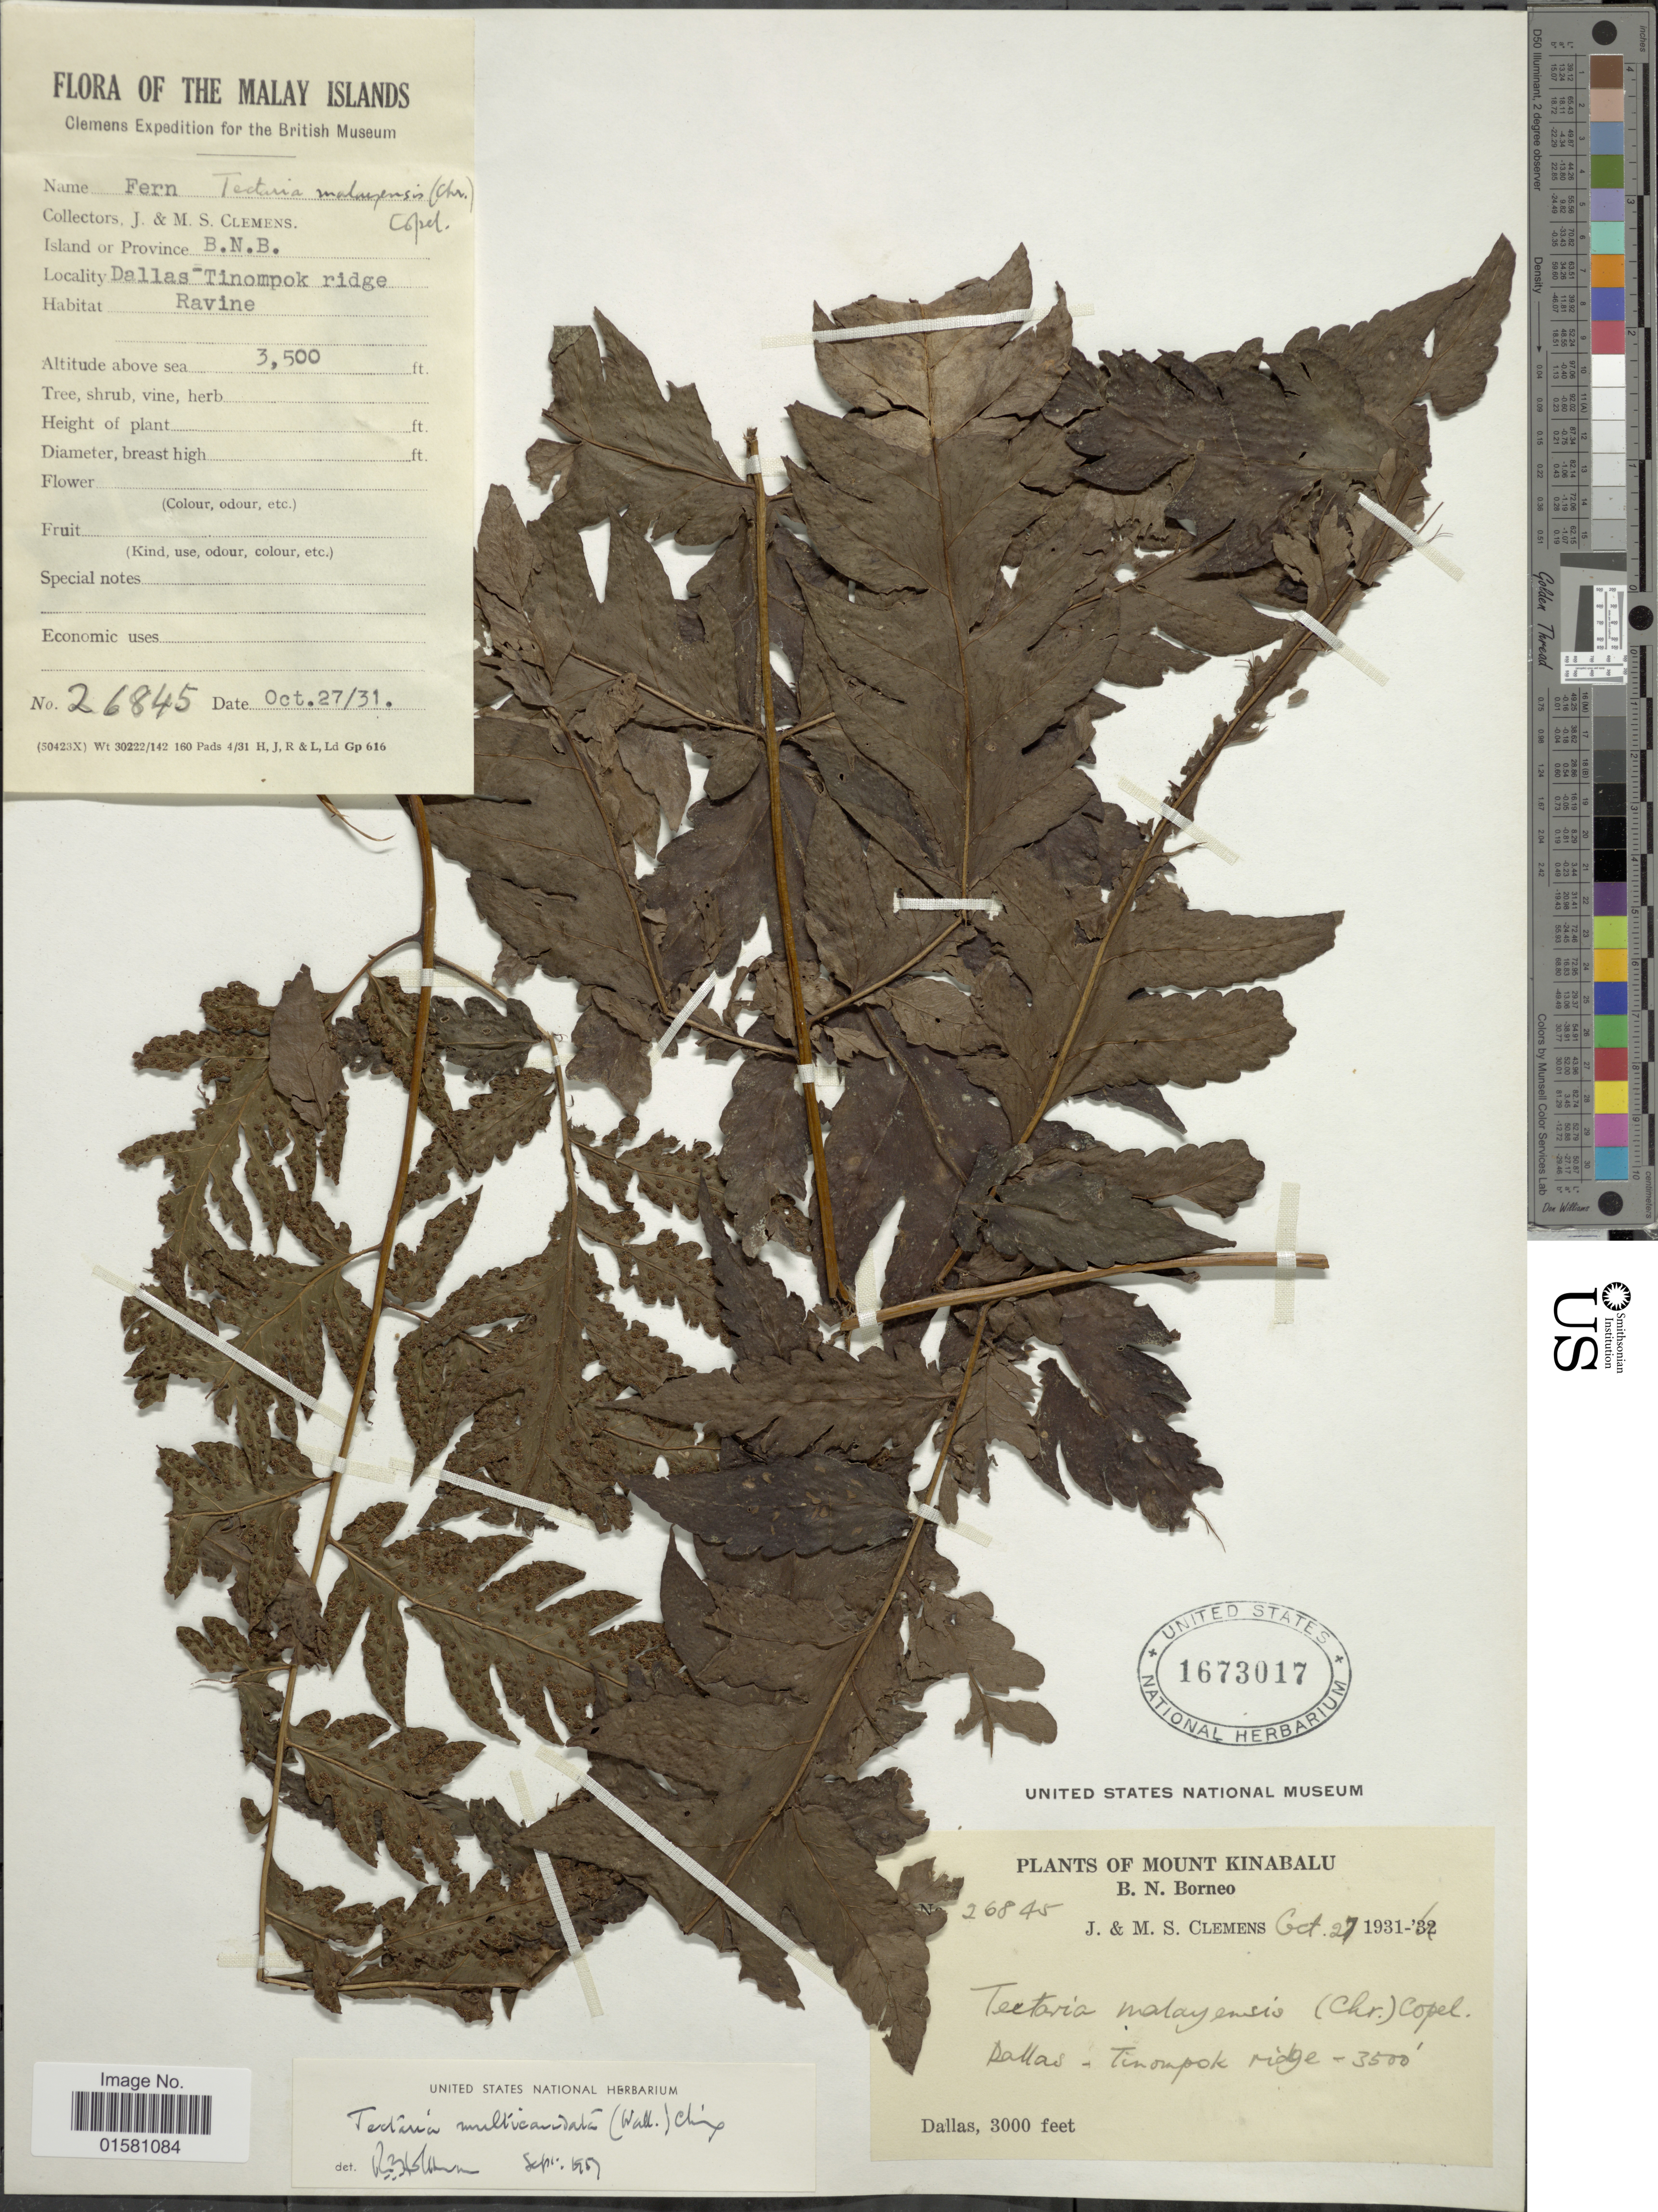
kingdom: Plantae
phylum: Tracheophyta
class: Polypodiopsida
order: Polypodiales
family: Tectariaceae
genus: Tectaria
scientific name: Tectaria griffithii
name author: (Baker) C. Chr.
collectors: J. Clemens & M. S. Clemens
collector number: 26845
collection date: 1931-10-27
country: Malaysia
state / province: Sabah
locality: Mount Kinabalu, B. N. Borneo. Dallas, Tinonpok ridge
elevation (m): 1067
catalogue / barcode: US 1673017